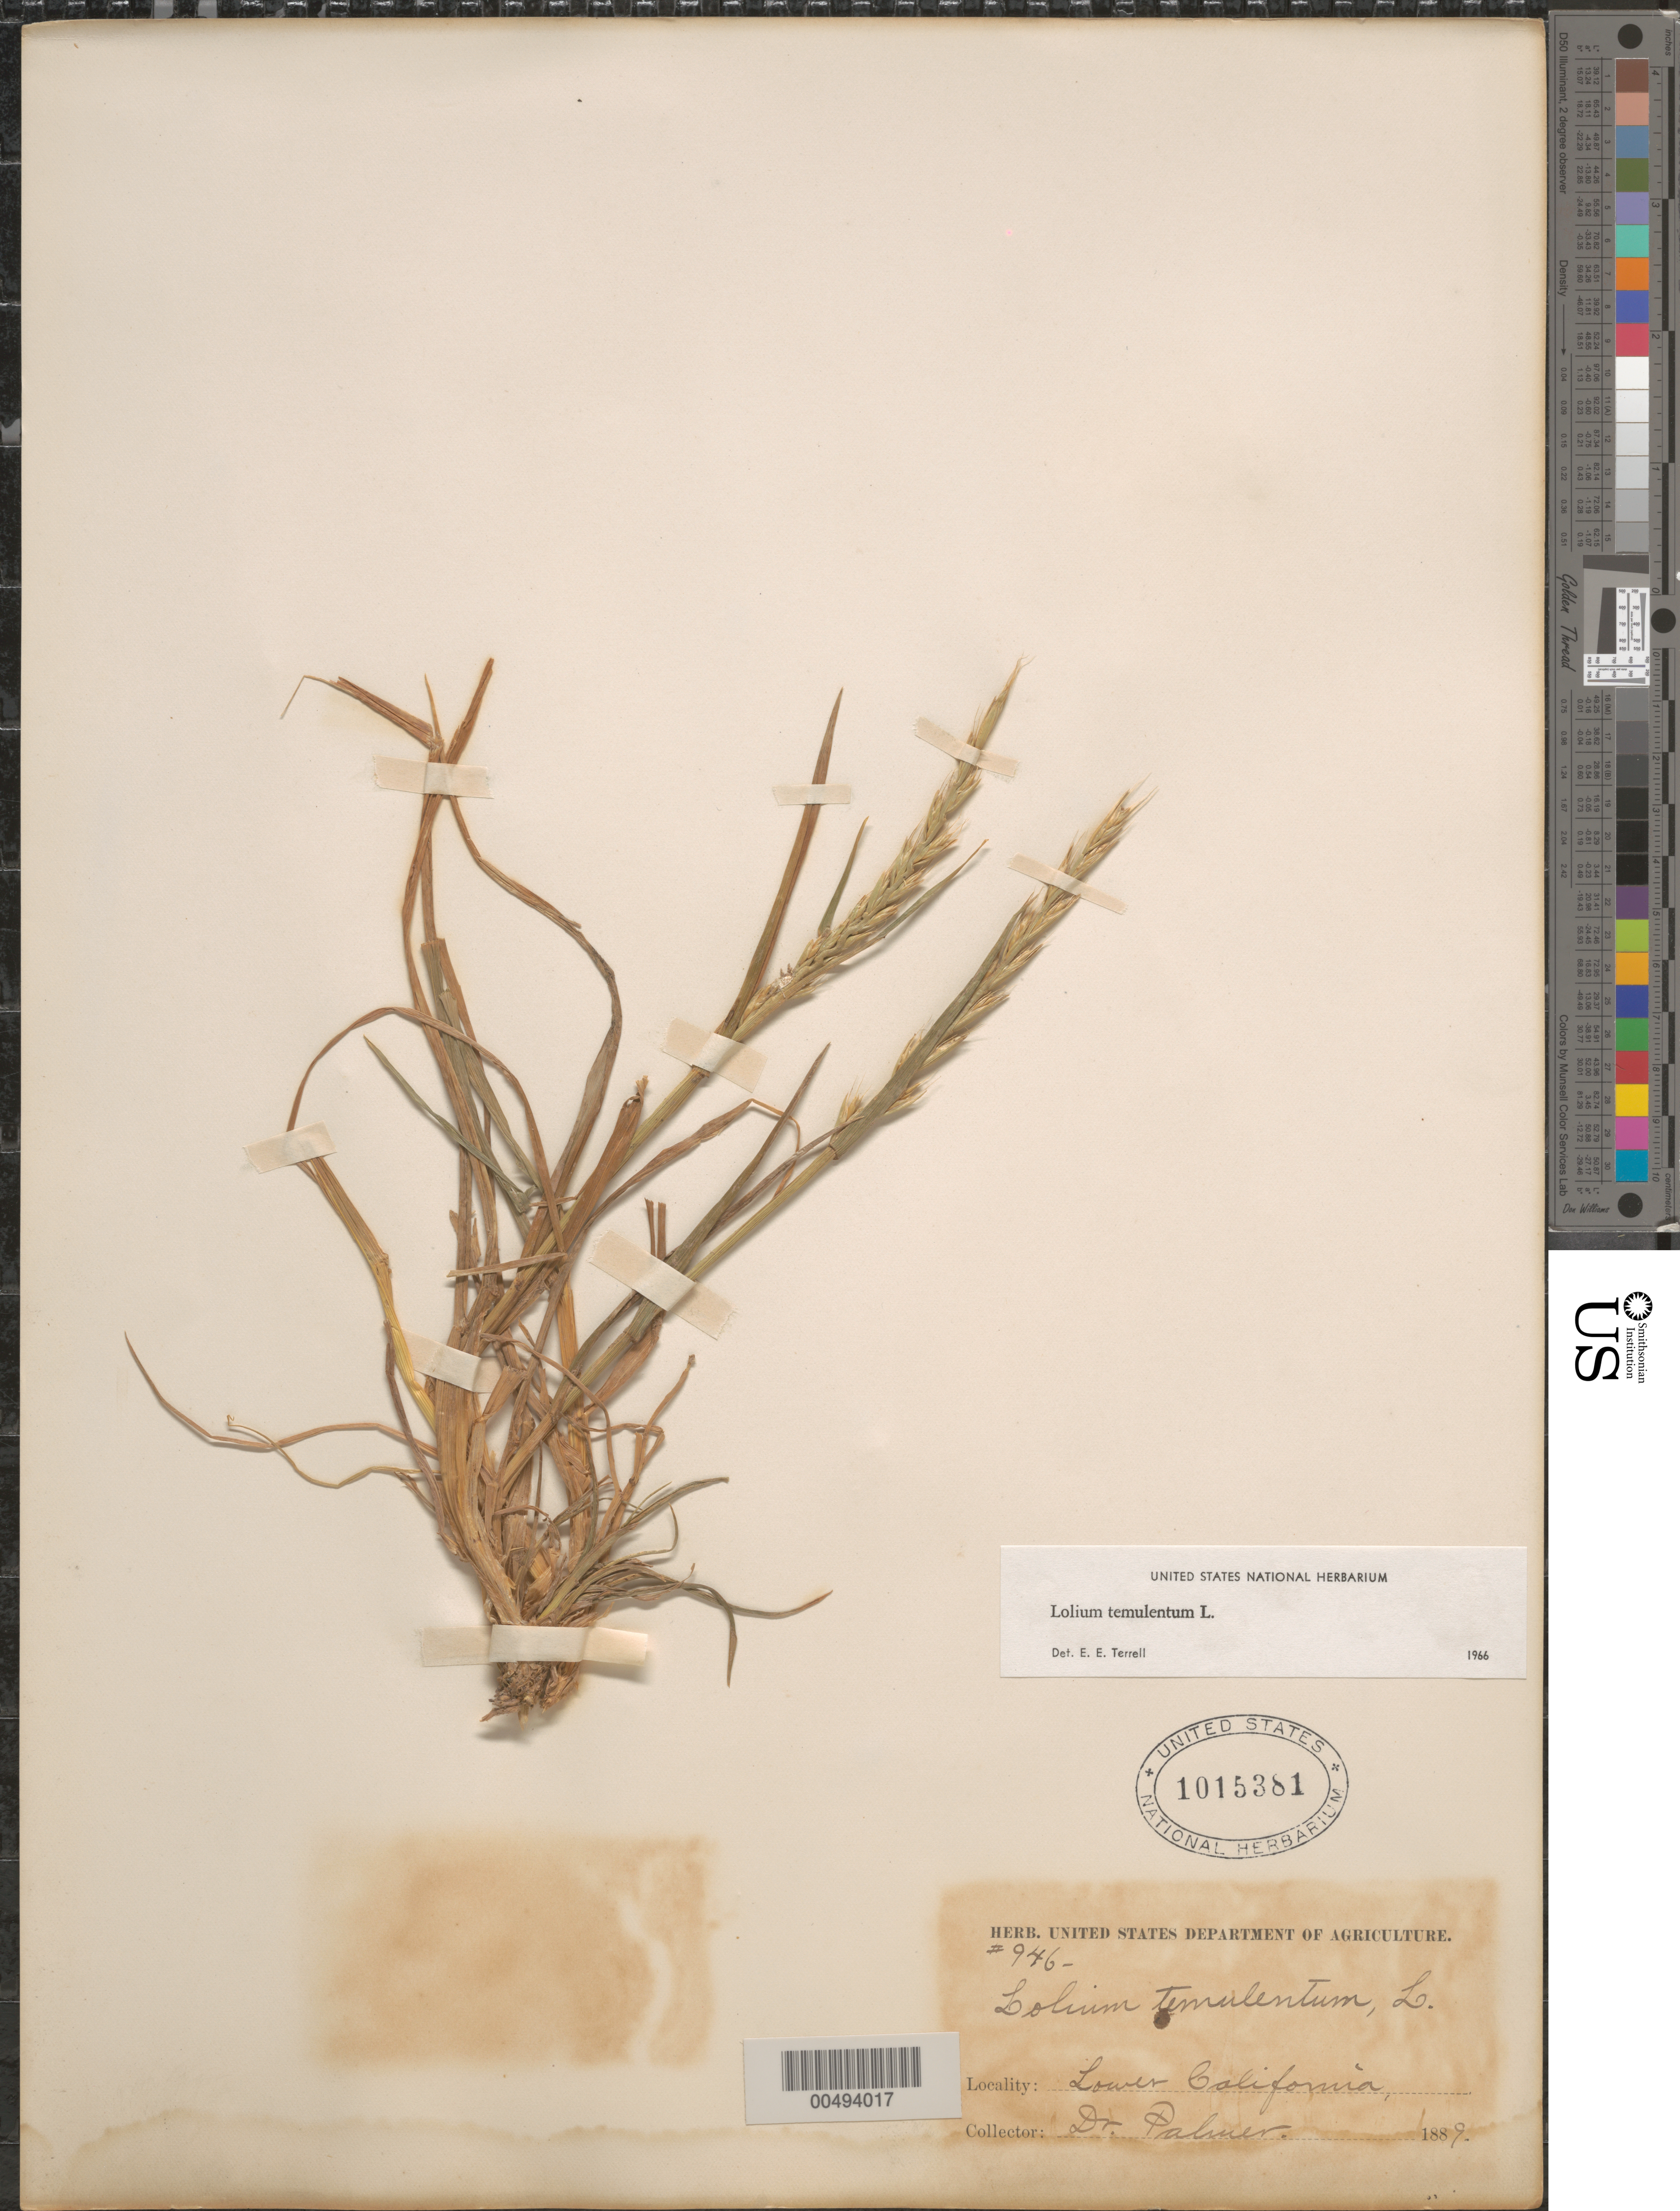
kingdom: Plantae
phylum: Tracheophyta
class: Liliopsida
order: Poales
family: Poaceae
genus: Lolium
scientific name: Lolium temulentum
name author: L.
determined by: Terrell, E. E.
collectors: E. Palmer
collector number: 946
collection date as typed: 1889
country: Mexico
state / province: Baja California Norte / Baja California Sur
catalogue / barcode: US 1015381